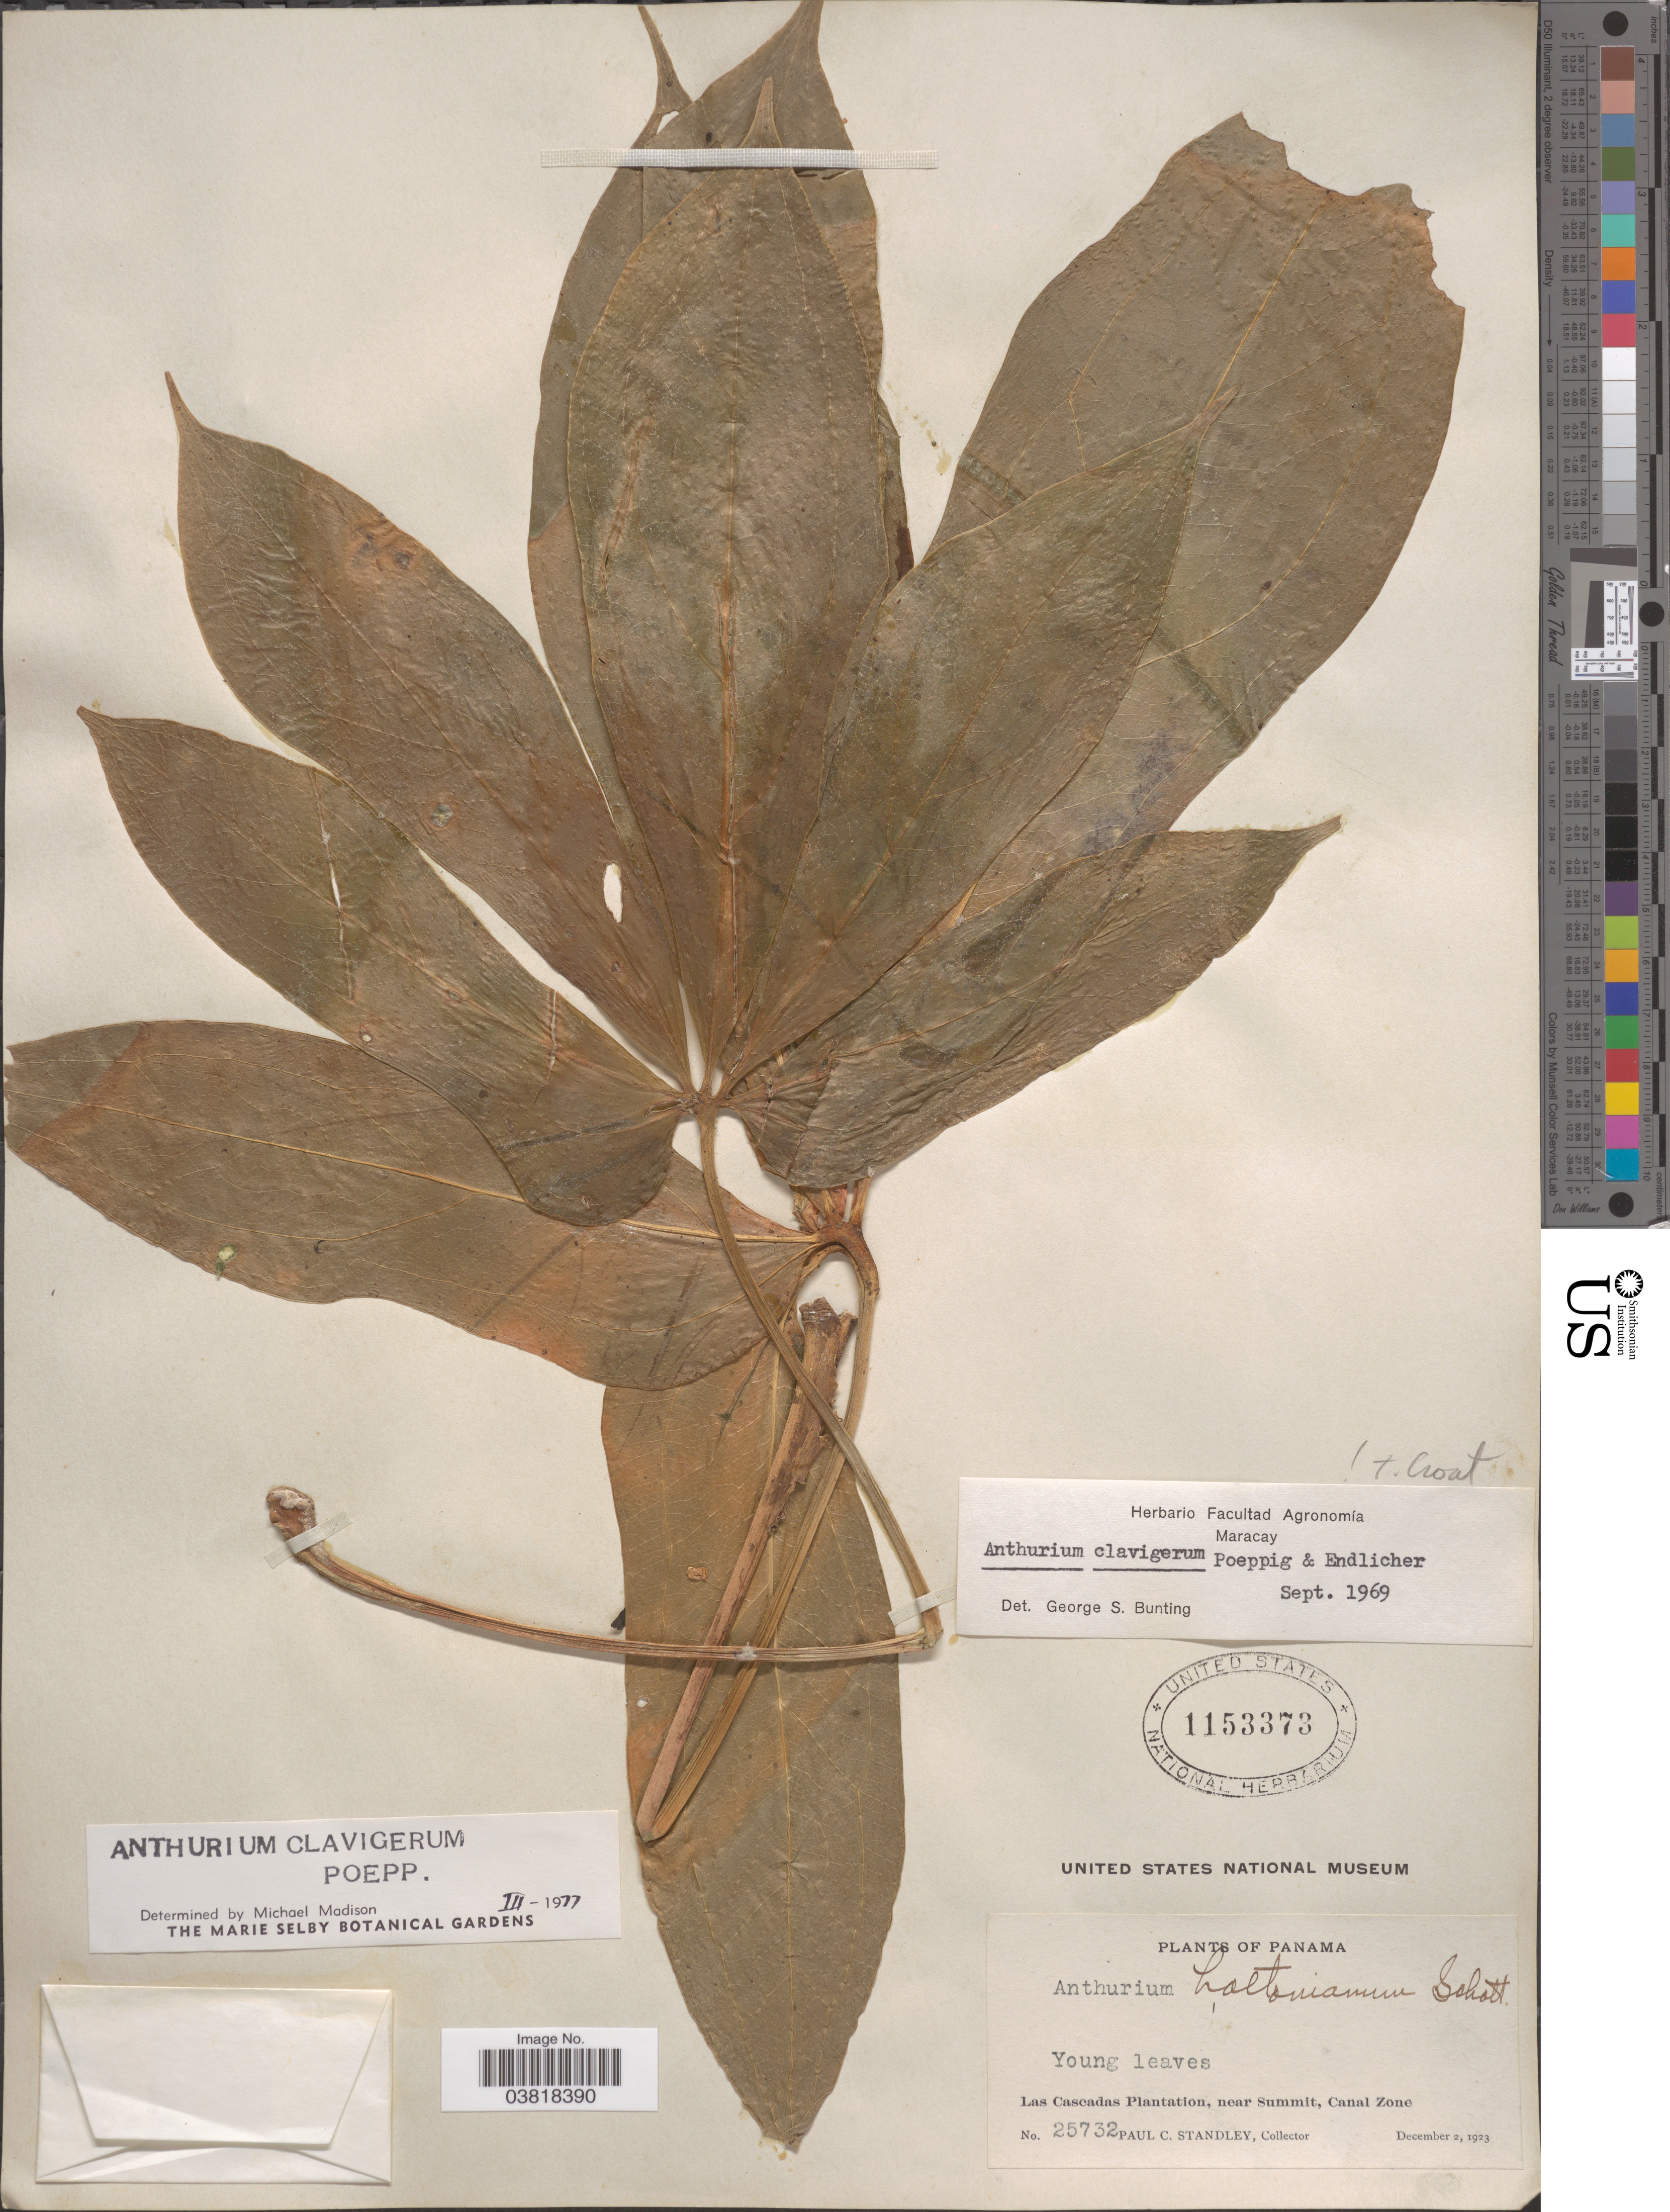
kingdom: Plantae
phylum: Tracheophyta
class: Liliopsida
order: Alismatales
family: Araceae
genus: Anthurium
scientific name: Anthurium clavigerum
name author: Poepp. & Endl.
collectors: P. C. Standley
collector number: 25732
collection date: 1923-12-02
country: Panama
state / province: Colón / Panamá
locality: Las Cascadas Plantation, near Summit, Canal Zone.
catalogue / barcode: US 1153373